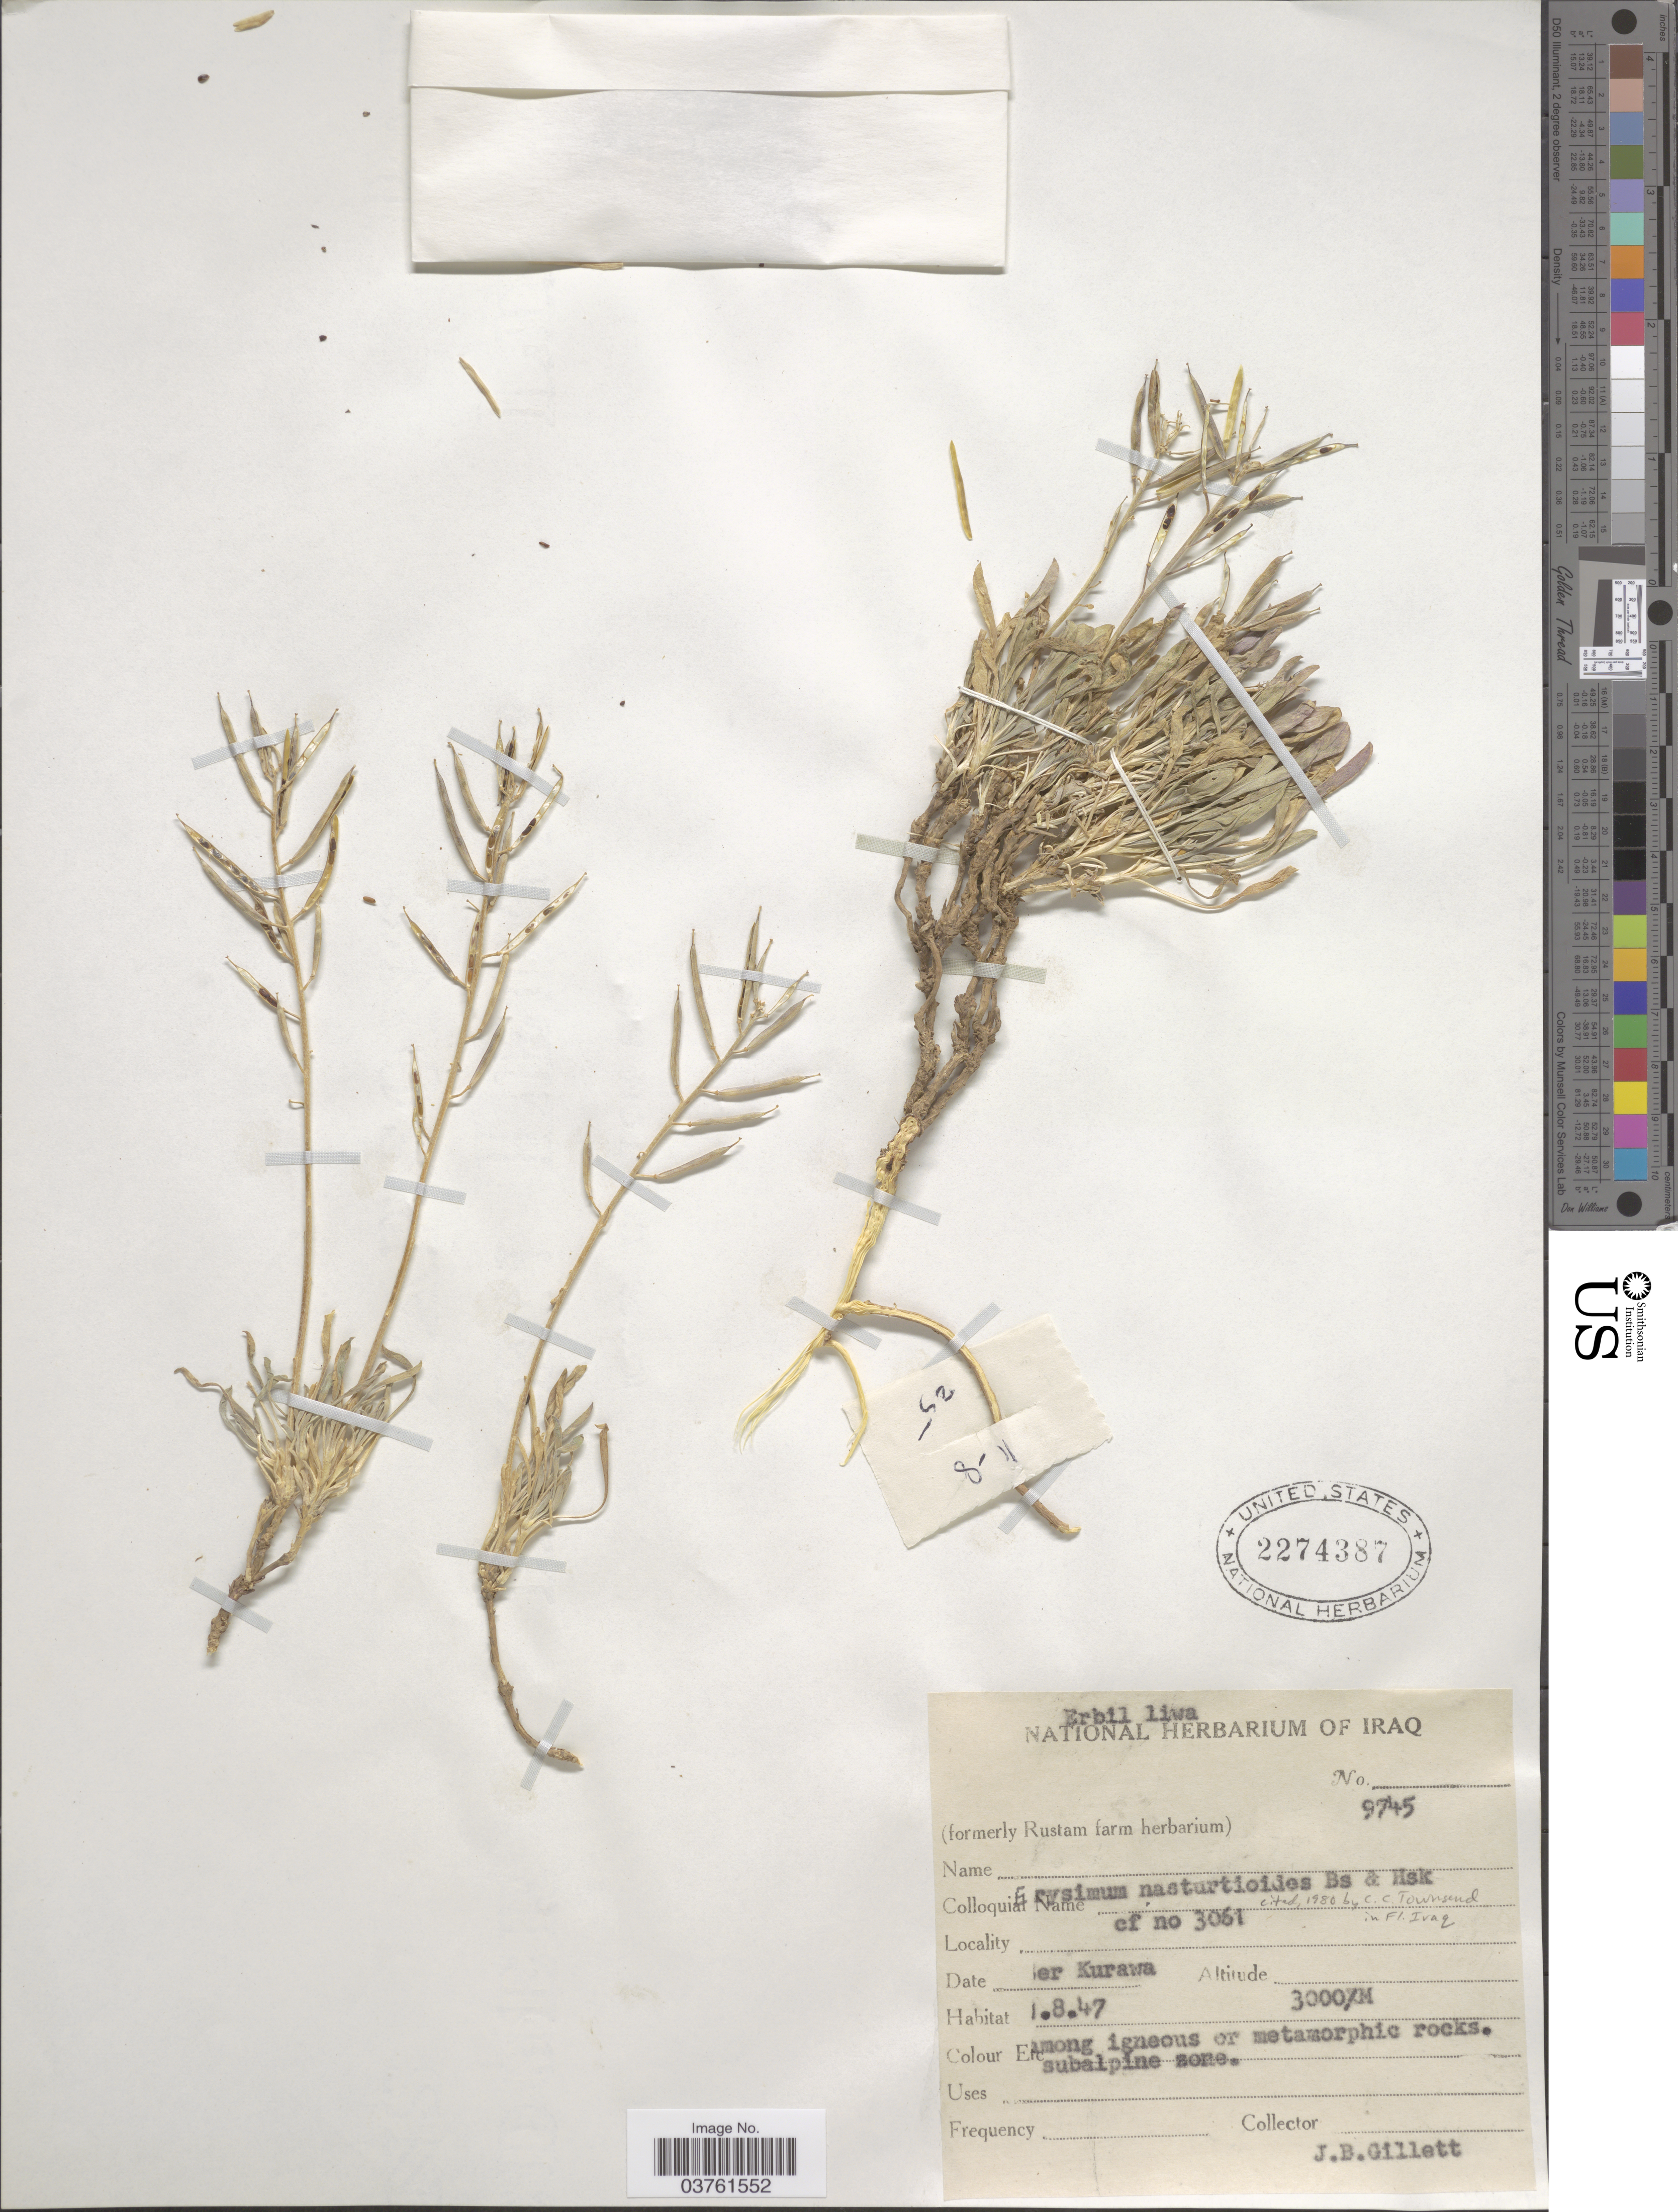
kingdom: Plantae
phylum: Tracheophyta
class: Magnoliopsida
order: Brassicales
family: Brassicaceae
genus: Erysimum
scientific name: Erysimum nasturtioides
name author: Boiss. & Hausskn.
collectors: J. B. Gillett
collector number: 9745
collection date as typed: Transcribed d/m/y: 1/8/47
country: Iraq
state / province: Arbīl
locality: Erbil Liwa. [illegible text]er Kurawa.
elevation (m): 3000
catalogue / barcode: US 2274387